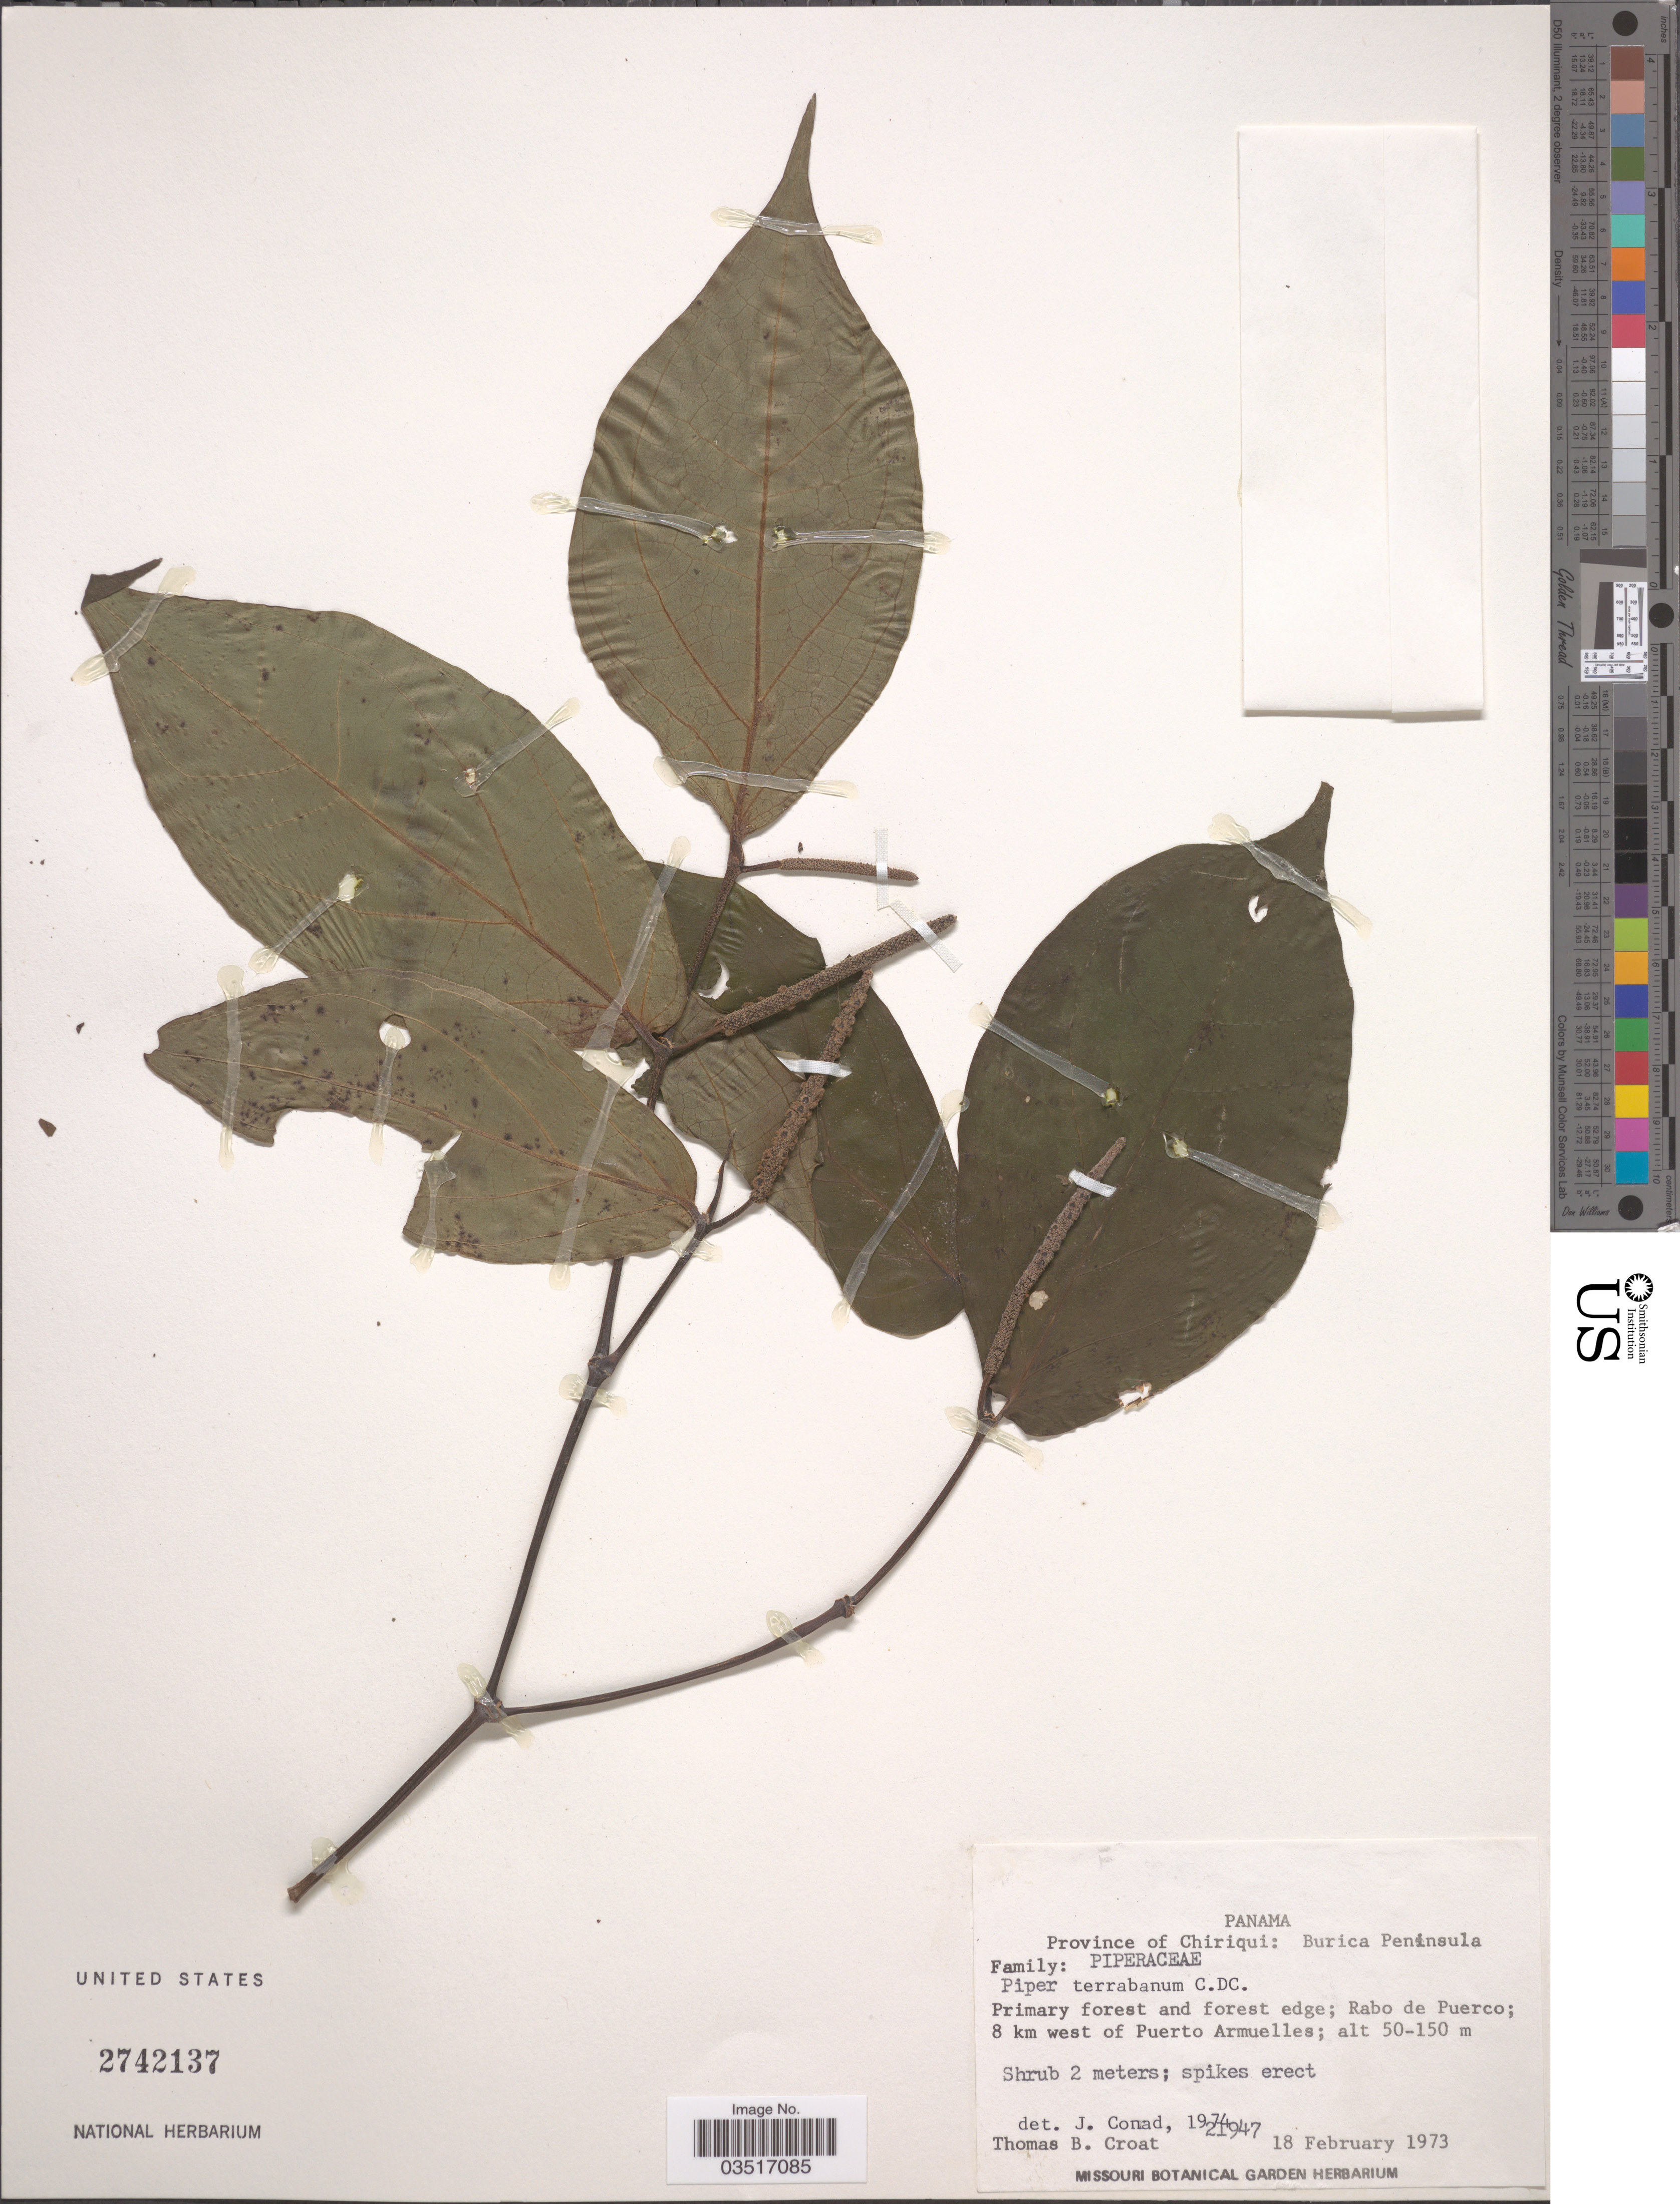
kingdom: Plantae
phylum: Tracheophyta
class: Magnoliopsida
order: Piperales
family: Piperaceae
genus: Piper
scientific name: Piper terrabanum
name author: C. DC.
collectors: T. B. Croat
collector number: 21947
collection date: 1973-02-18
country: Panama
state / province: Chiriqui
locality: Burica Peninsula. Primary forest and forest edge; Rabo de Puerco; 8 km west of Puerto Armuelles.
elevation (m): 50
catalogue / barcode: US 2742137